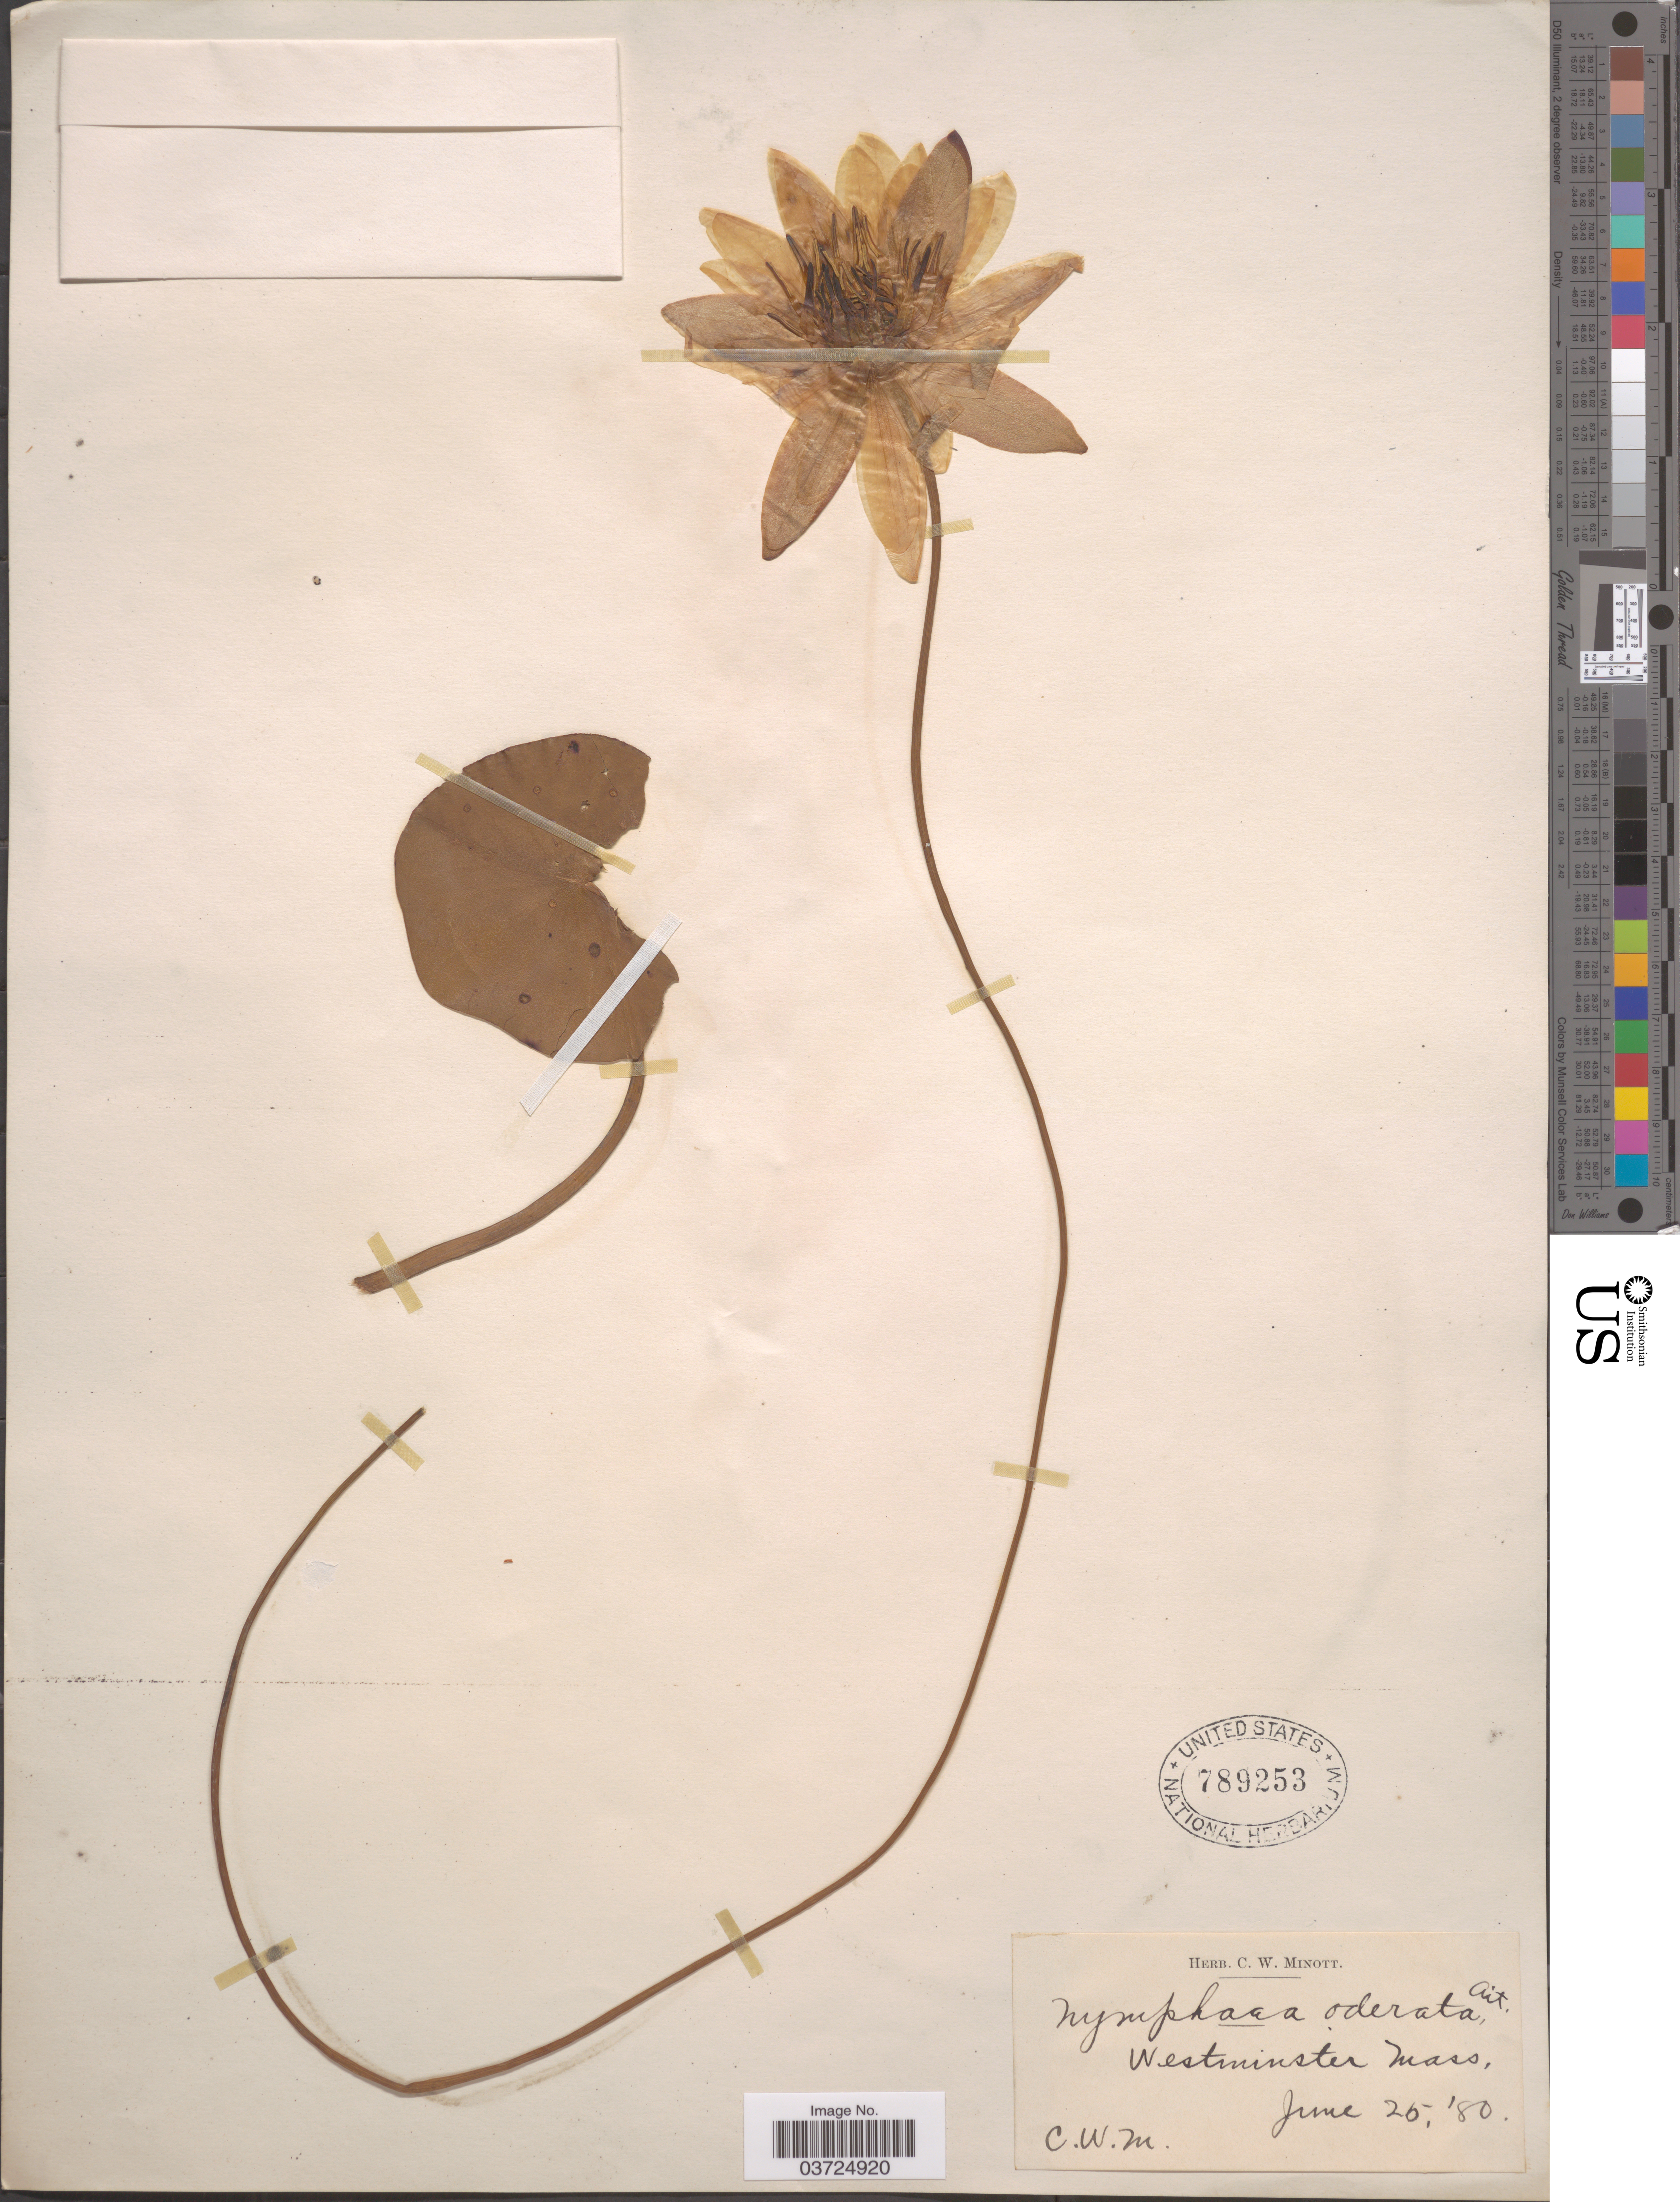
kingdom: Plantae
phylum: Tracheophyta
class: Magnoliopsida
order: Nymphaeales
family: Nymphaeaceae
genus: Nymphaea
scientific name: Nymphaea odorata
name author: Aiton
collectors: C. Minott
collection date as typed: Transcribed d/m/y: 25/6/80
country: United States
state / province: Massachusetts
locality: Westminster.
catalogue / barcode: US 789253